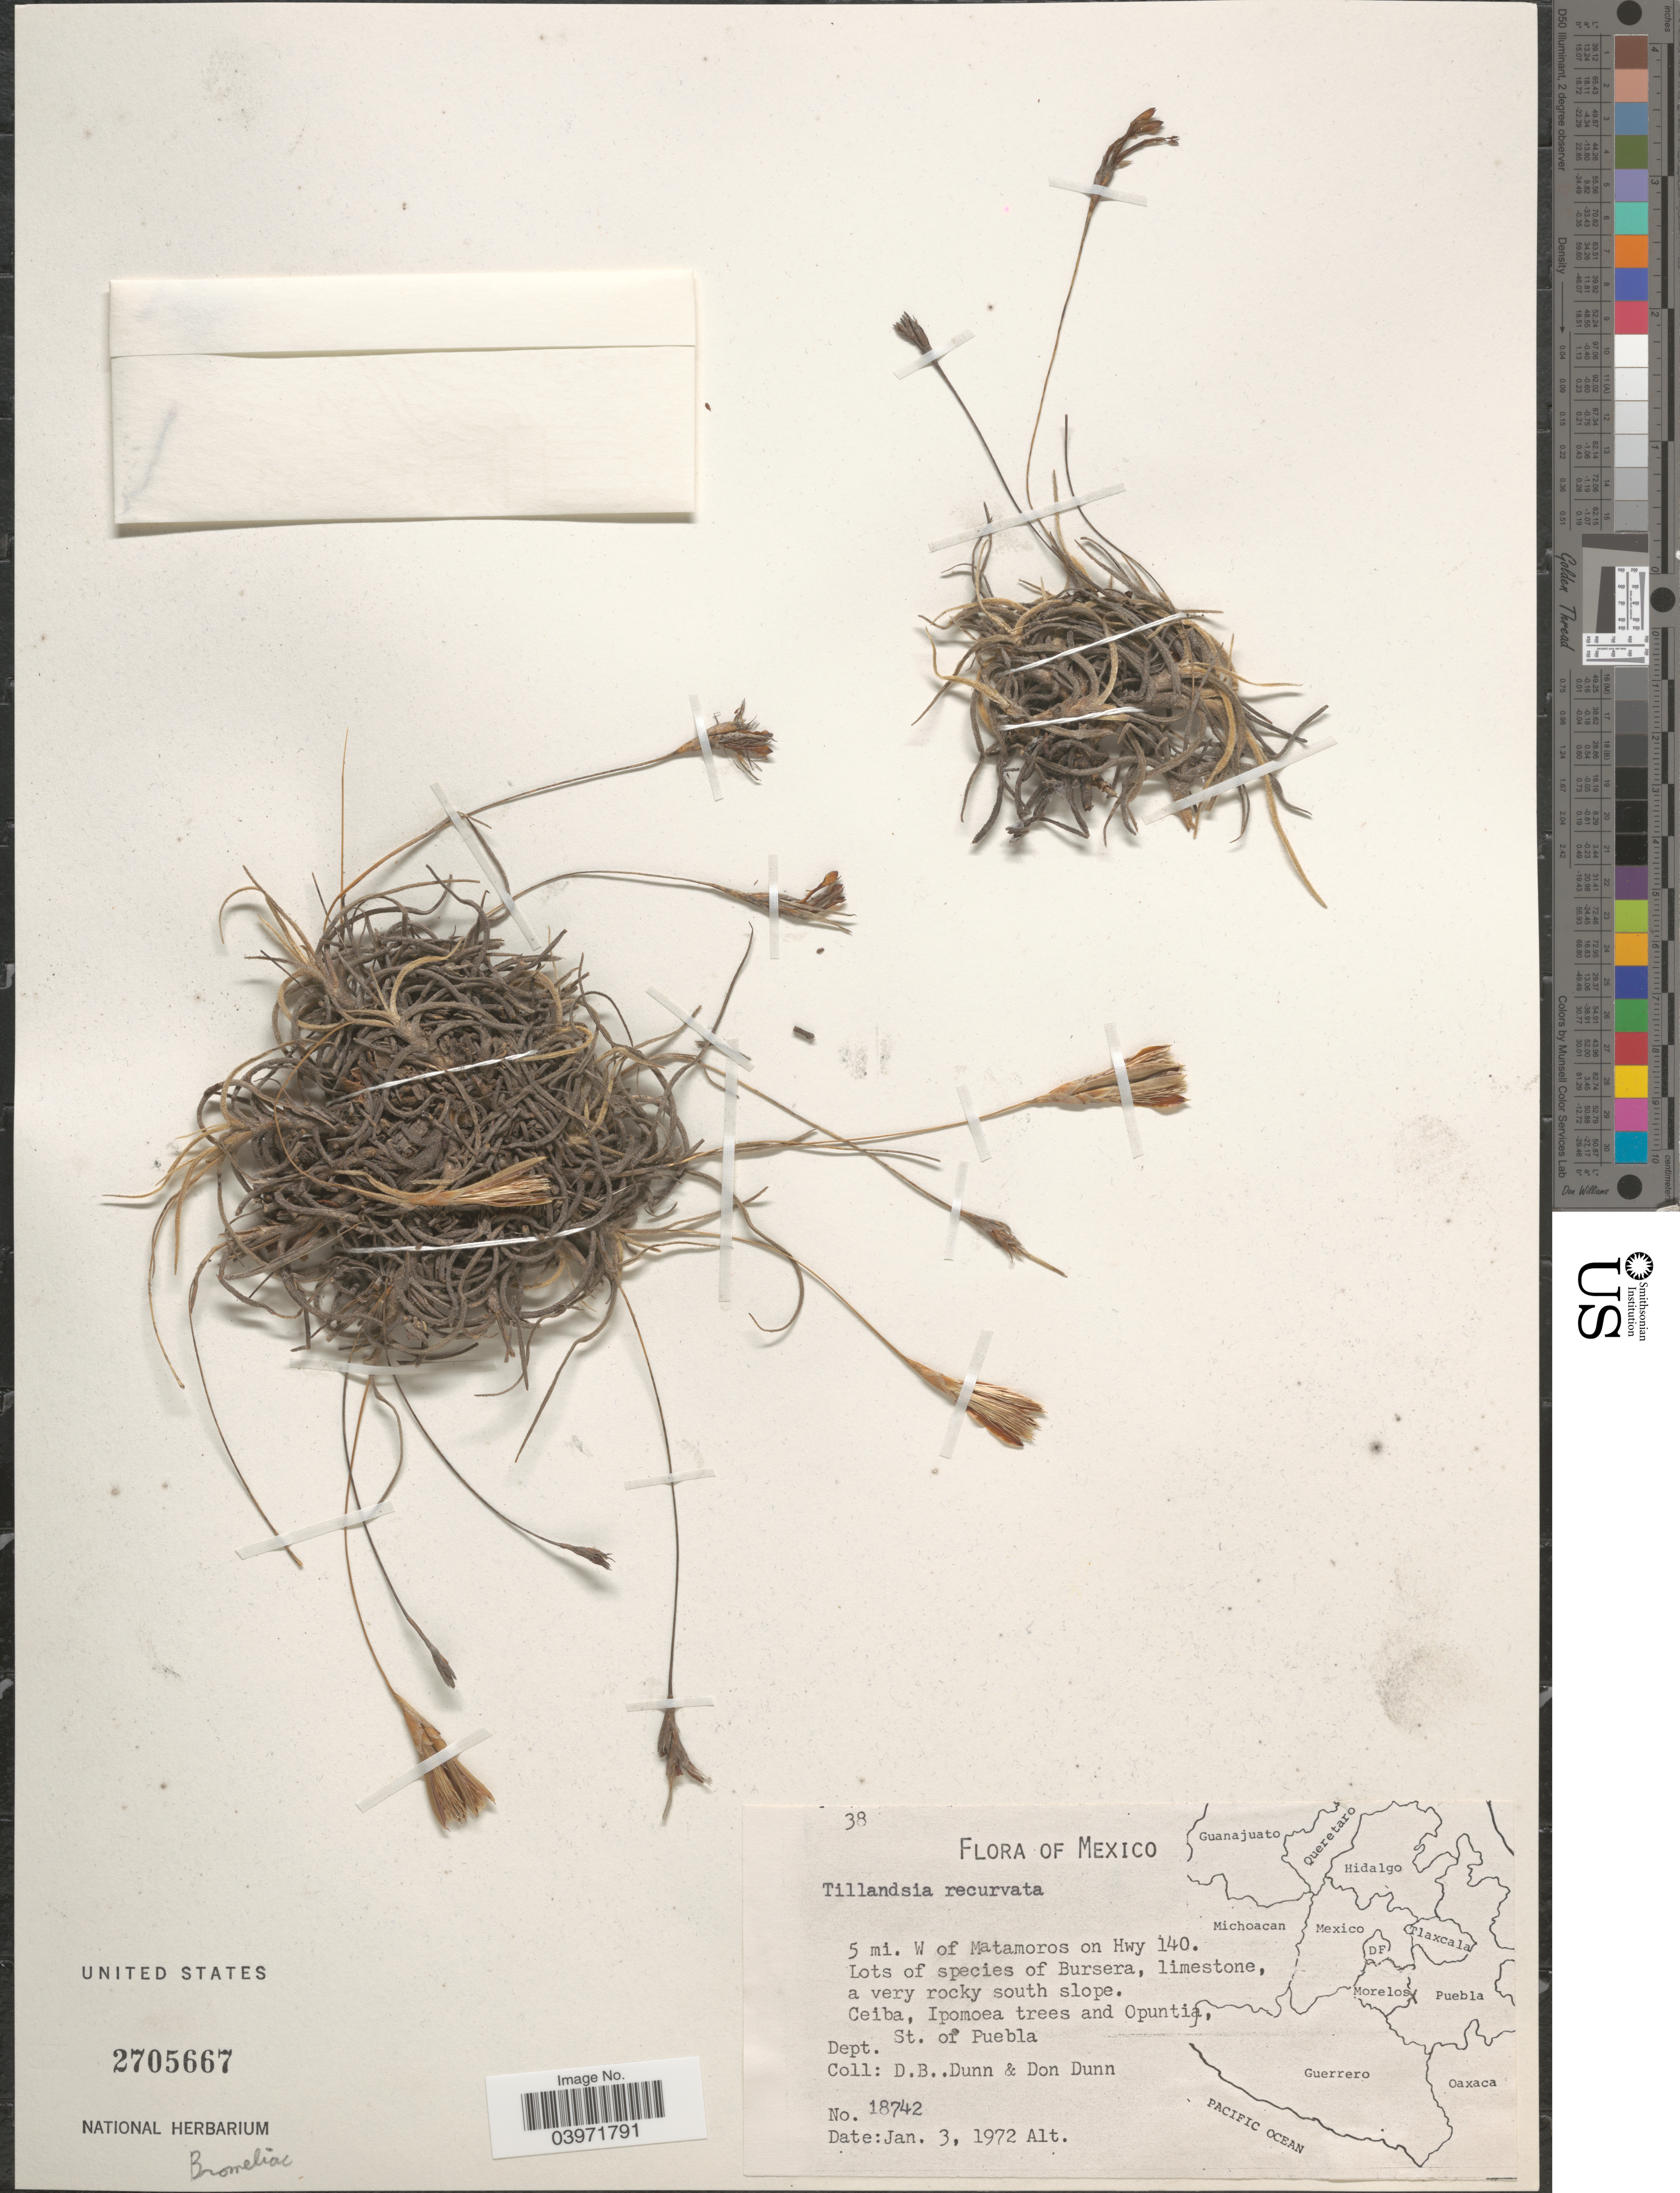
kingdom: Plantae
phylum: Tracheophyta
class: Liliopsida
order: Poales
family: Bromeliaceae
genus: Tillandsia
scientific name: Tillandsia recurvata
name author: L.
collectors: D. B. Dunn & D. Dunn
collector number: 18742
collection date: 1972-01-03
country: Mexico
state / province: Puebla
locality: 5 mi. W of Matamoros on Hwy 140. Lots of species of Bursera, limestone a very rocky south slope. Ceiba, Ipomoea trees and Opuntia. Dept. St. of Puebla.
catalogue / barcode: US 2705667